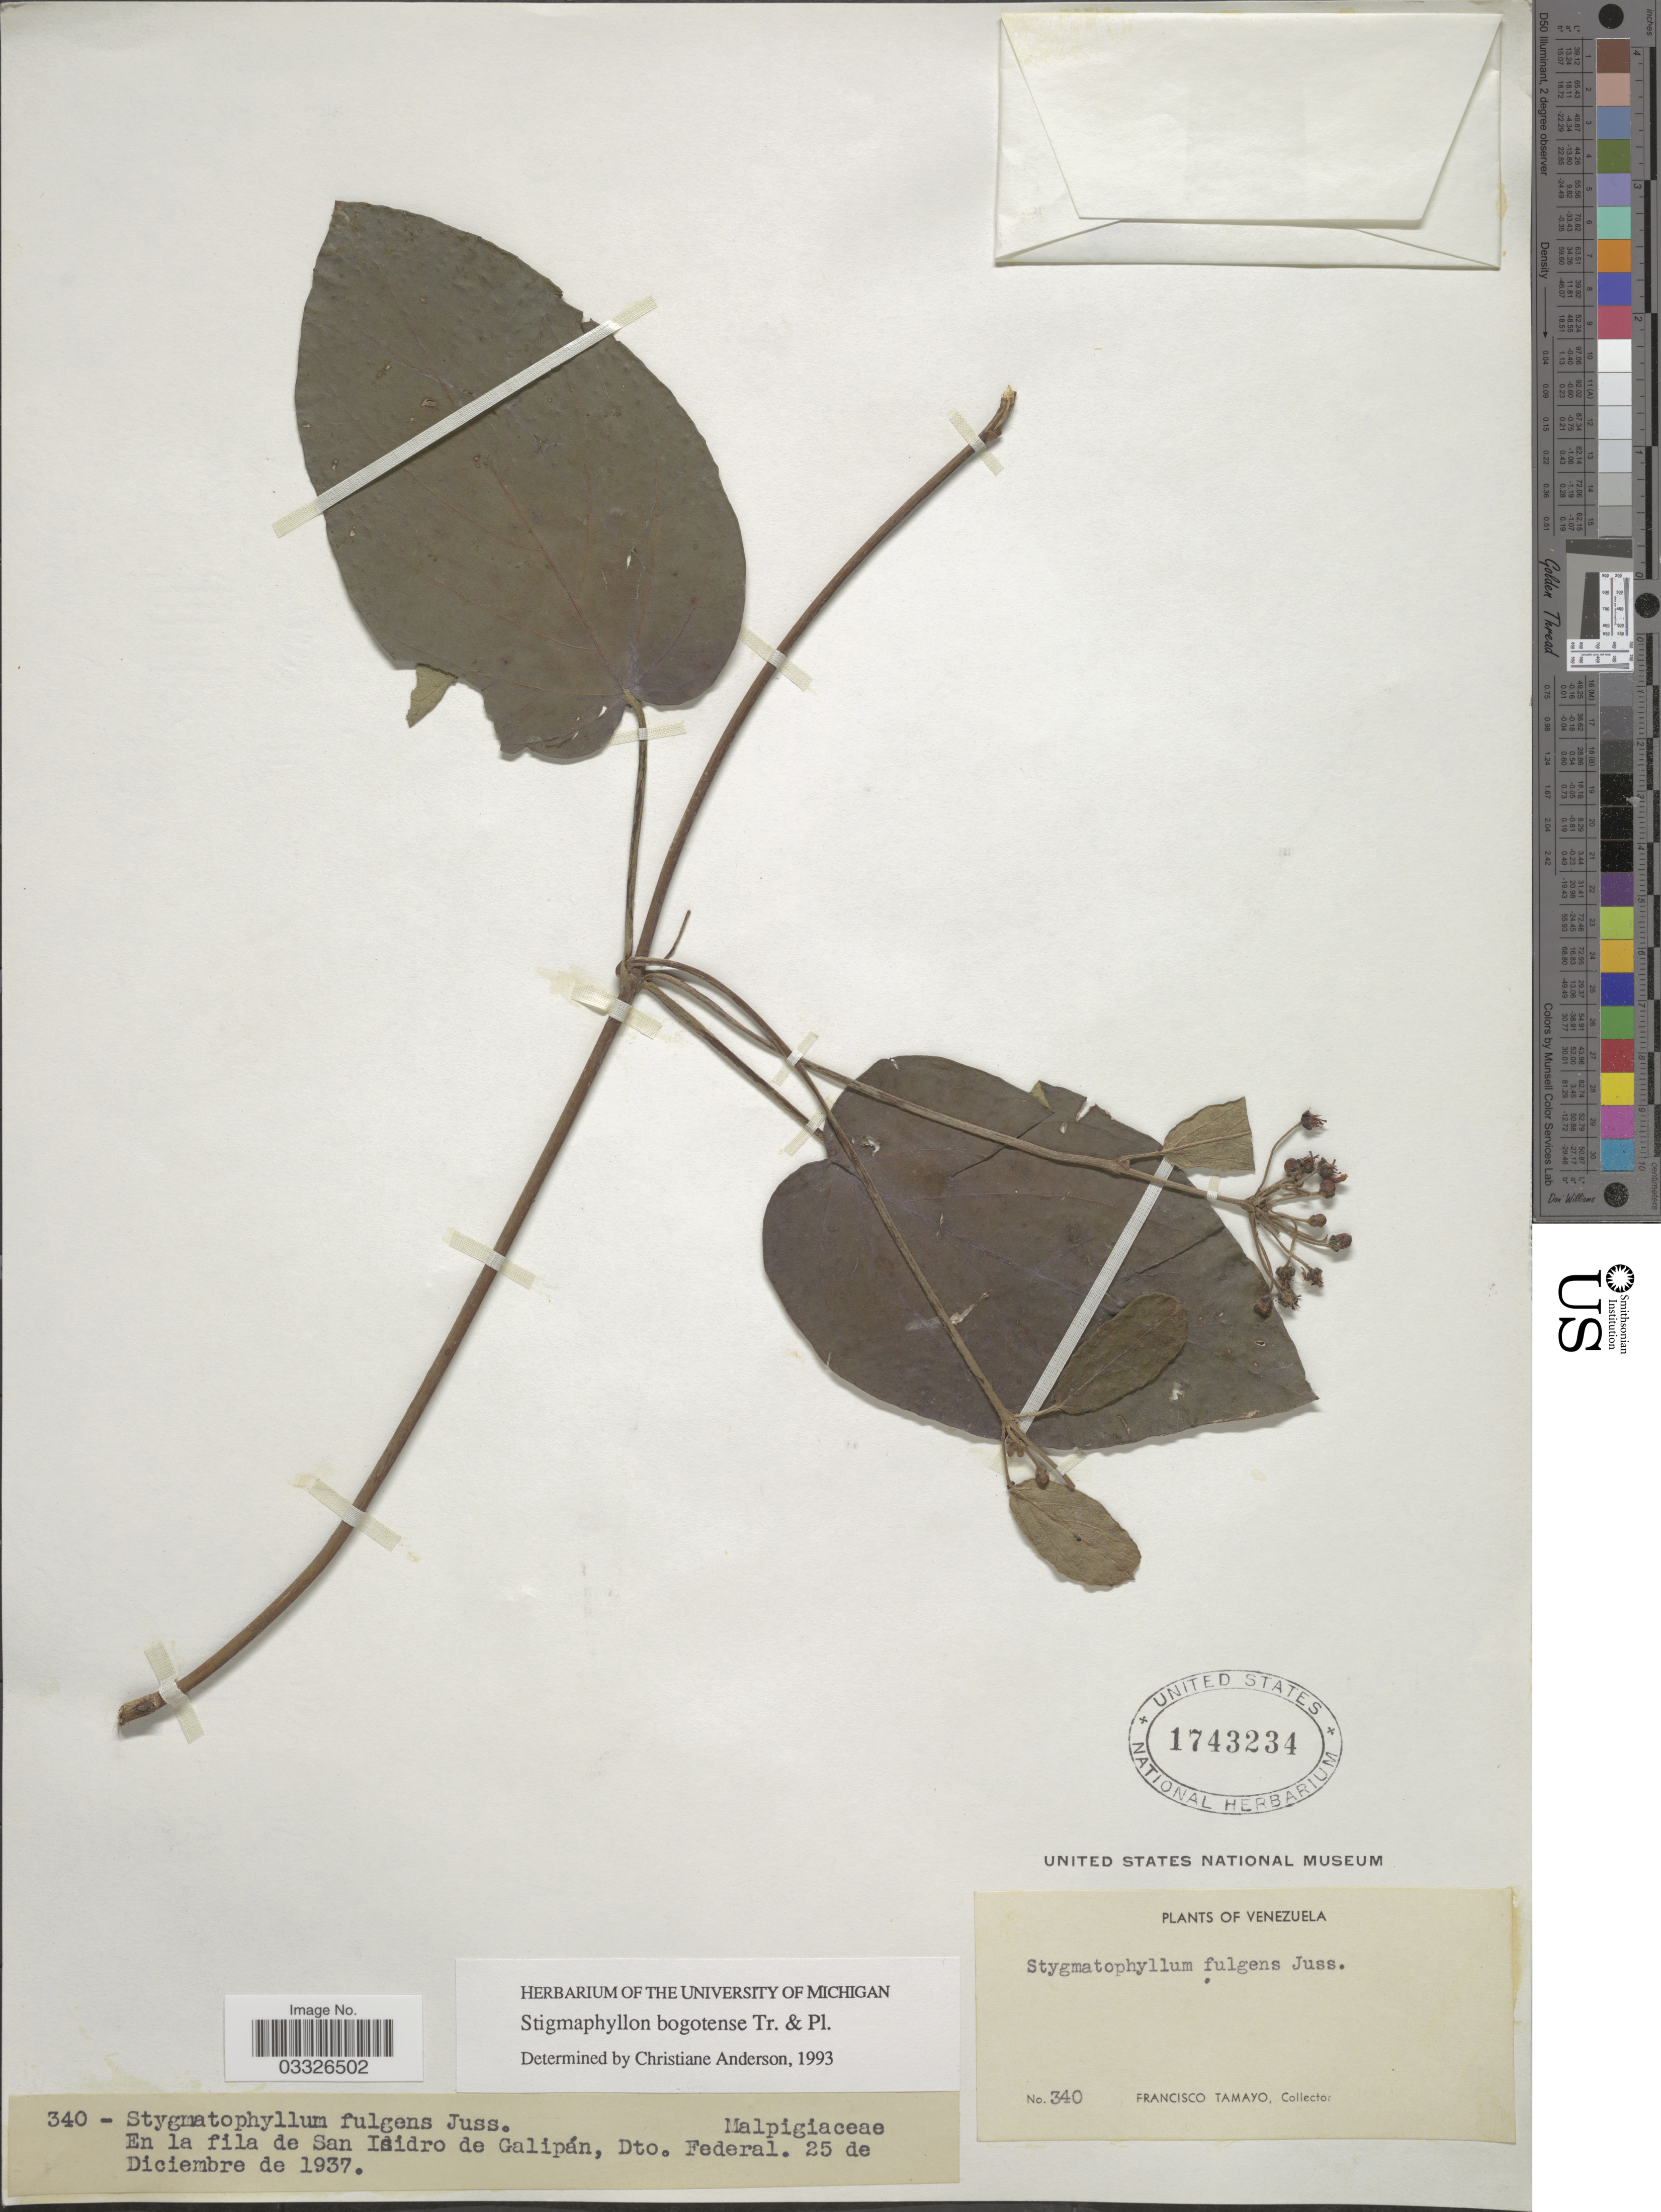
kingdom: Plantae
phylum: Tracheophyta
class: Magnoliopsida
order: Malpighiales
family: Malpighiaceae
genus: Stigmaphyllon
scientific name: Stigmaphyllon bogotense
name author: Triana & Planch.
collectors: F. Tamayo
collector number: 340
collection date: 1937-12-25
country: Venezuela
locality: En la fila de San Isidro de Galipán, Dto. Federal.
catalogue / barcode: US 1743234